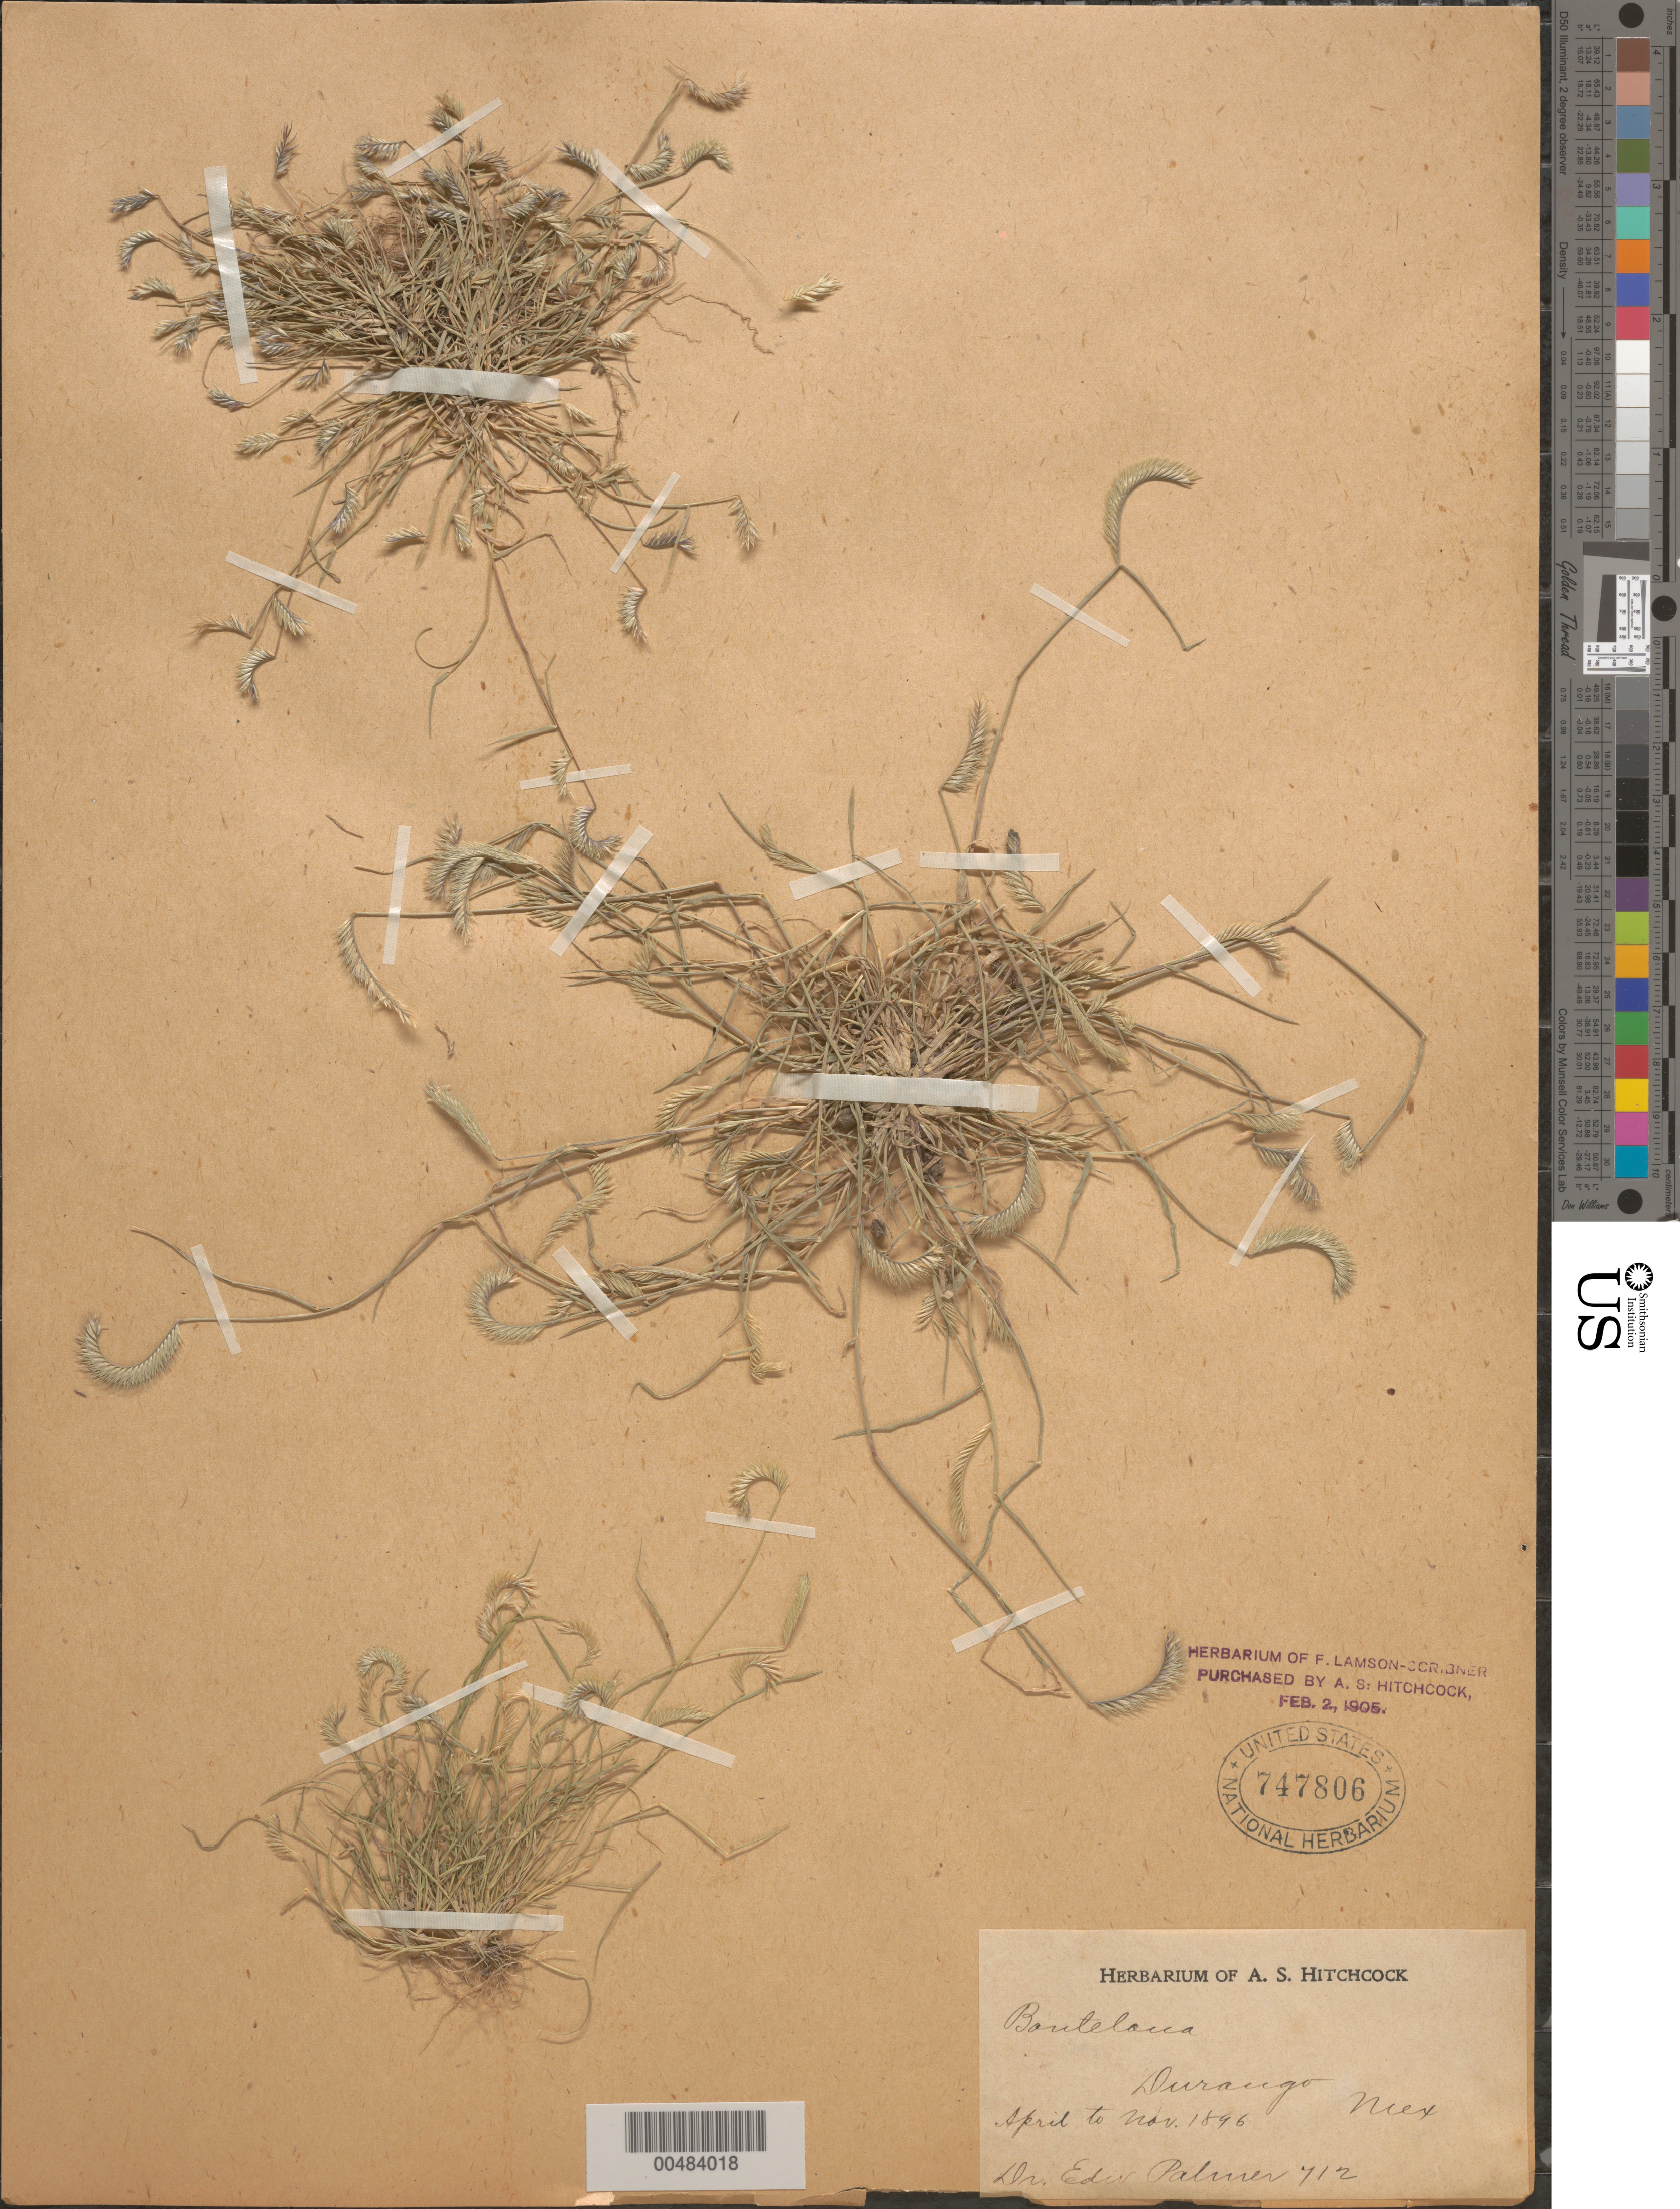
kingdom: Plantae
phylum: Tracheophyta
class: Liliopsida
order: Poales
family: Poaceae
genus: Bouteloua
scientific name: Bouteloua simplex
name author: Lag.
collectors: E. Palmer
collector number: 712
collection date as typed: Apr 1896 to Nov 1896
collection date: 1896-04/1896-11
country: Mexico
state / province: Durango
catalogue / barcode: US 747806